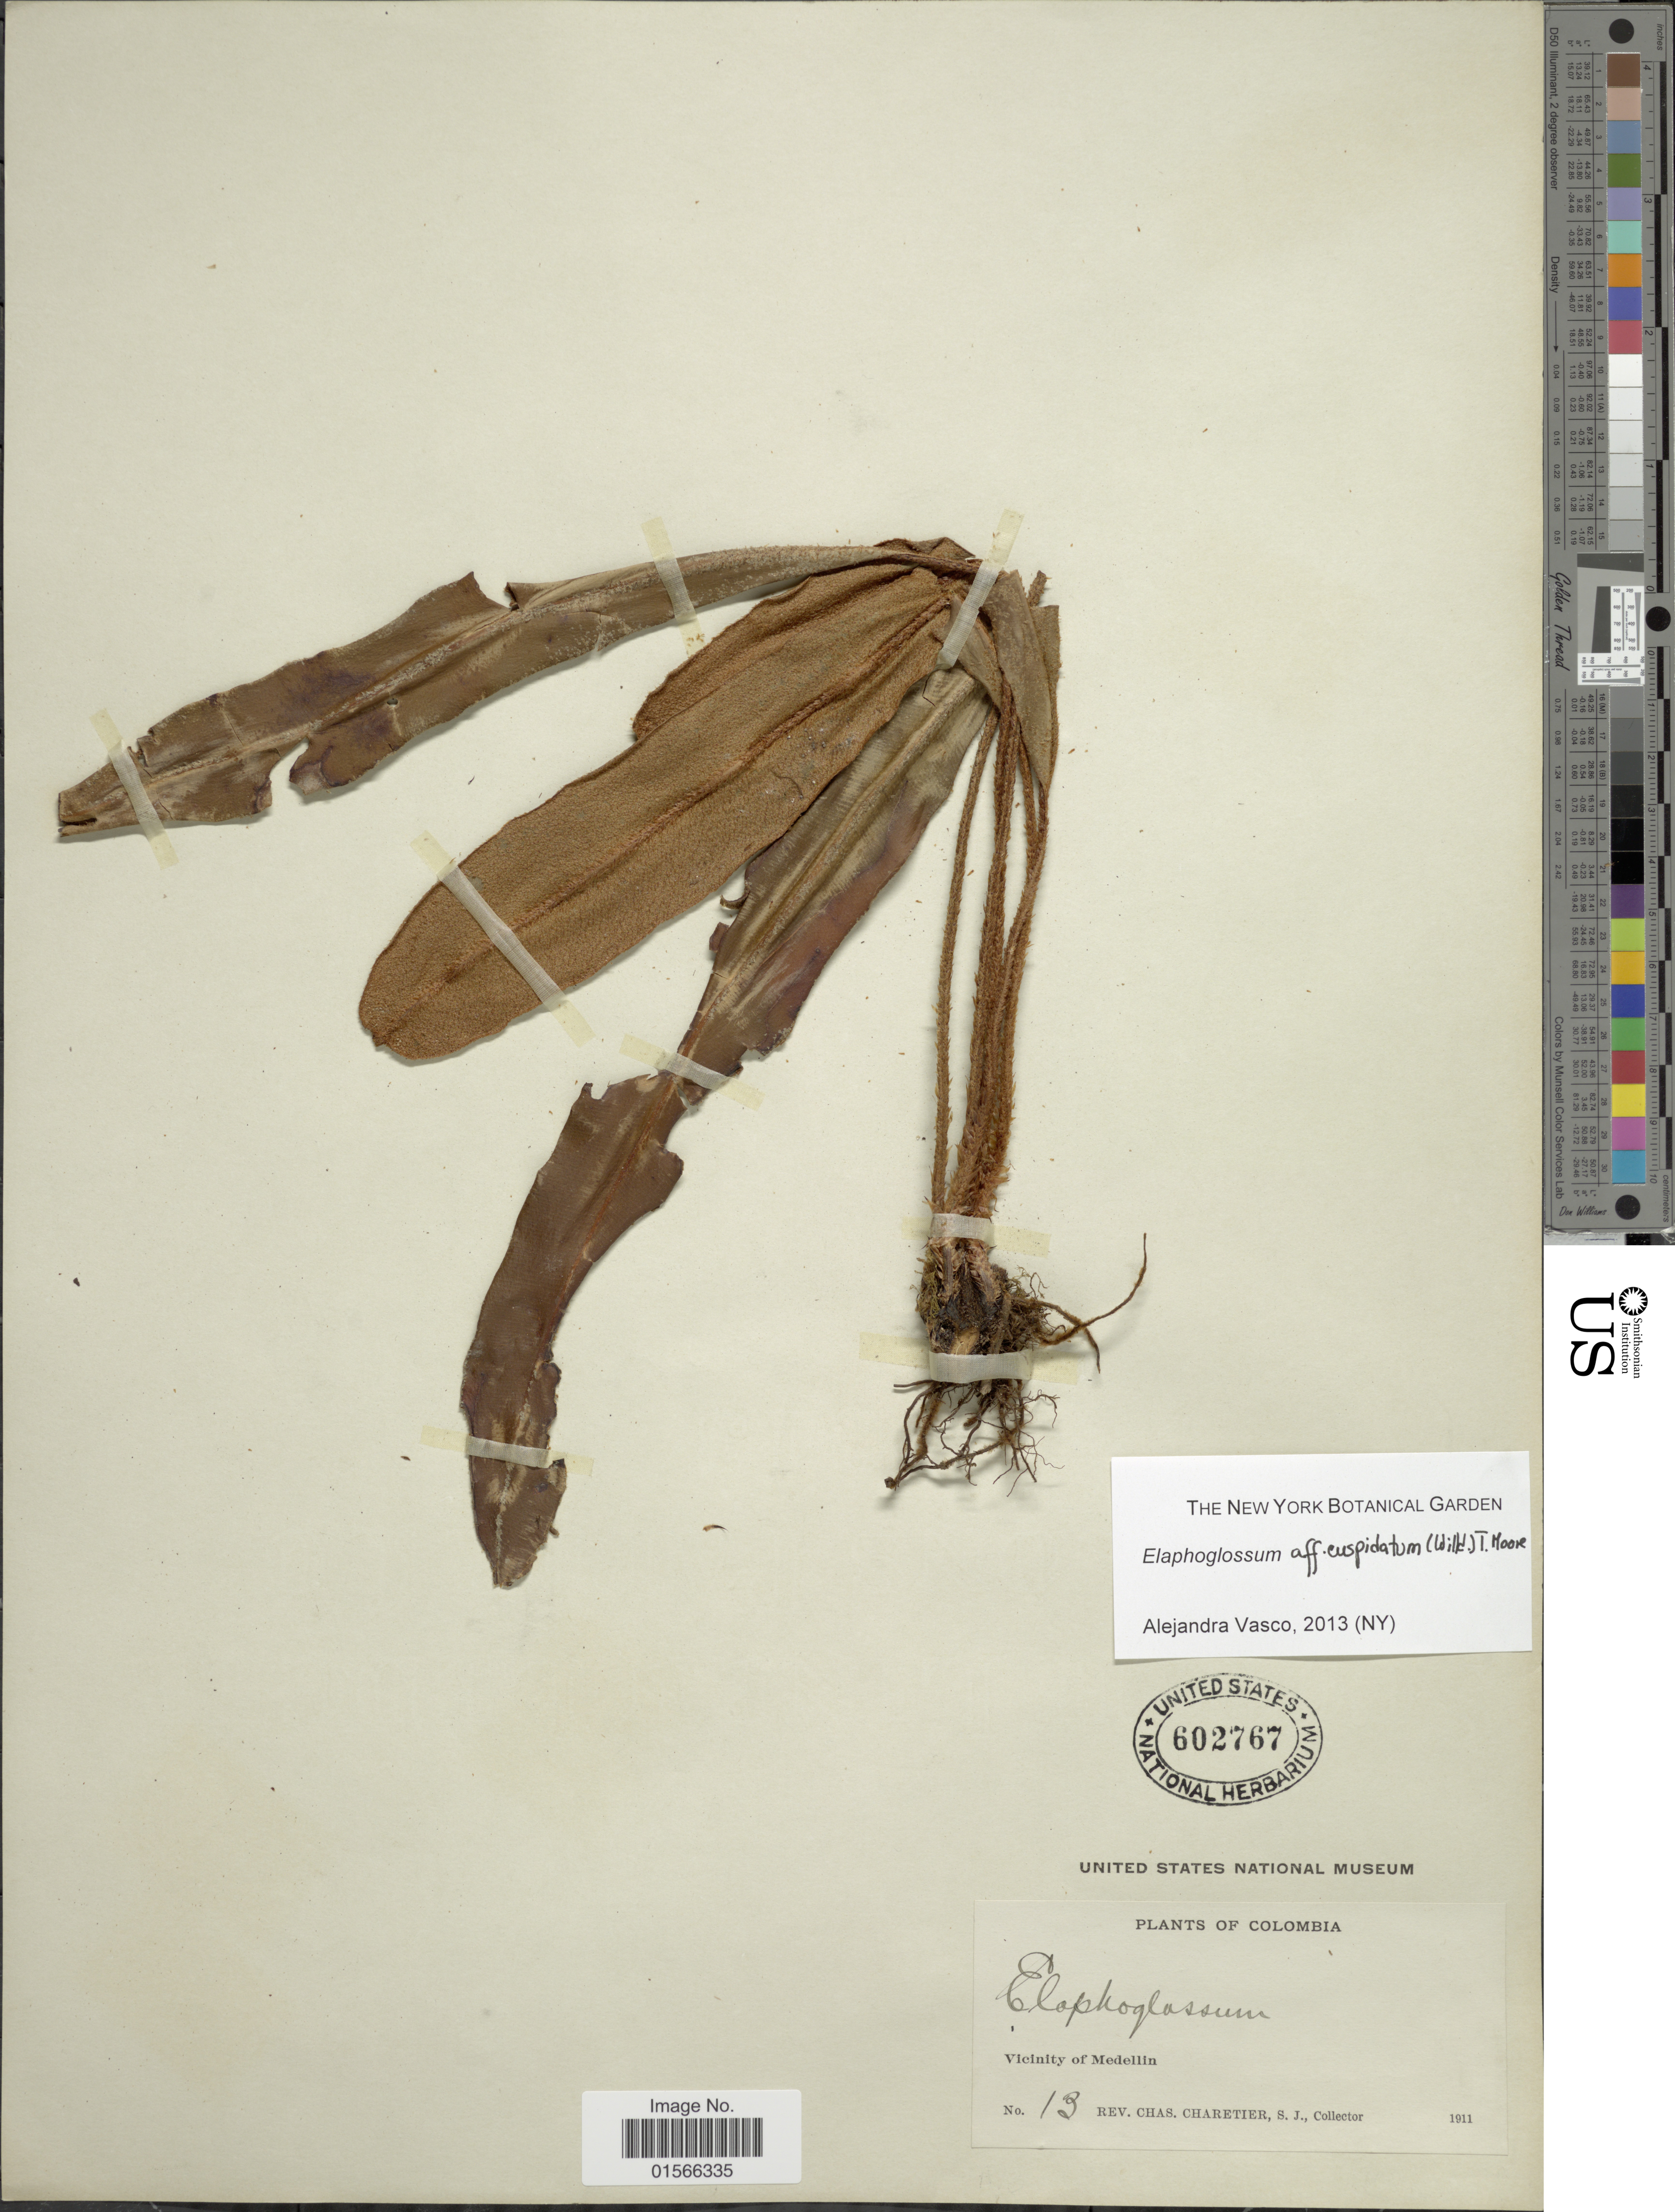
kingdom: Plantae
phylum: Tracheophyta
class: Polypodiopsida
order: Polypodiales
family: Dryopteridaceae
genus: Elaphoglossum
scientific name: Elaphoglossum cuspidatum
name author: (Willd.) T. Moore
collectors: C. Charetier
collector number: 13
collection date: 1911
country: Colombia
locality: Vicinity of Medellin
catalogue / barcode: US 602767